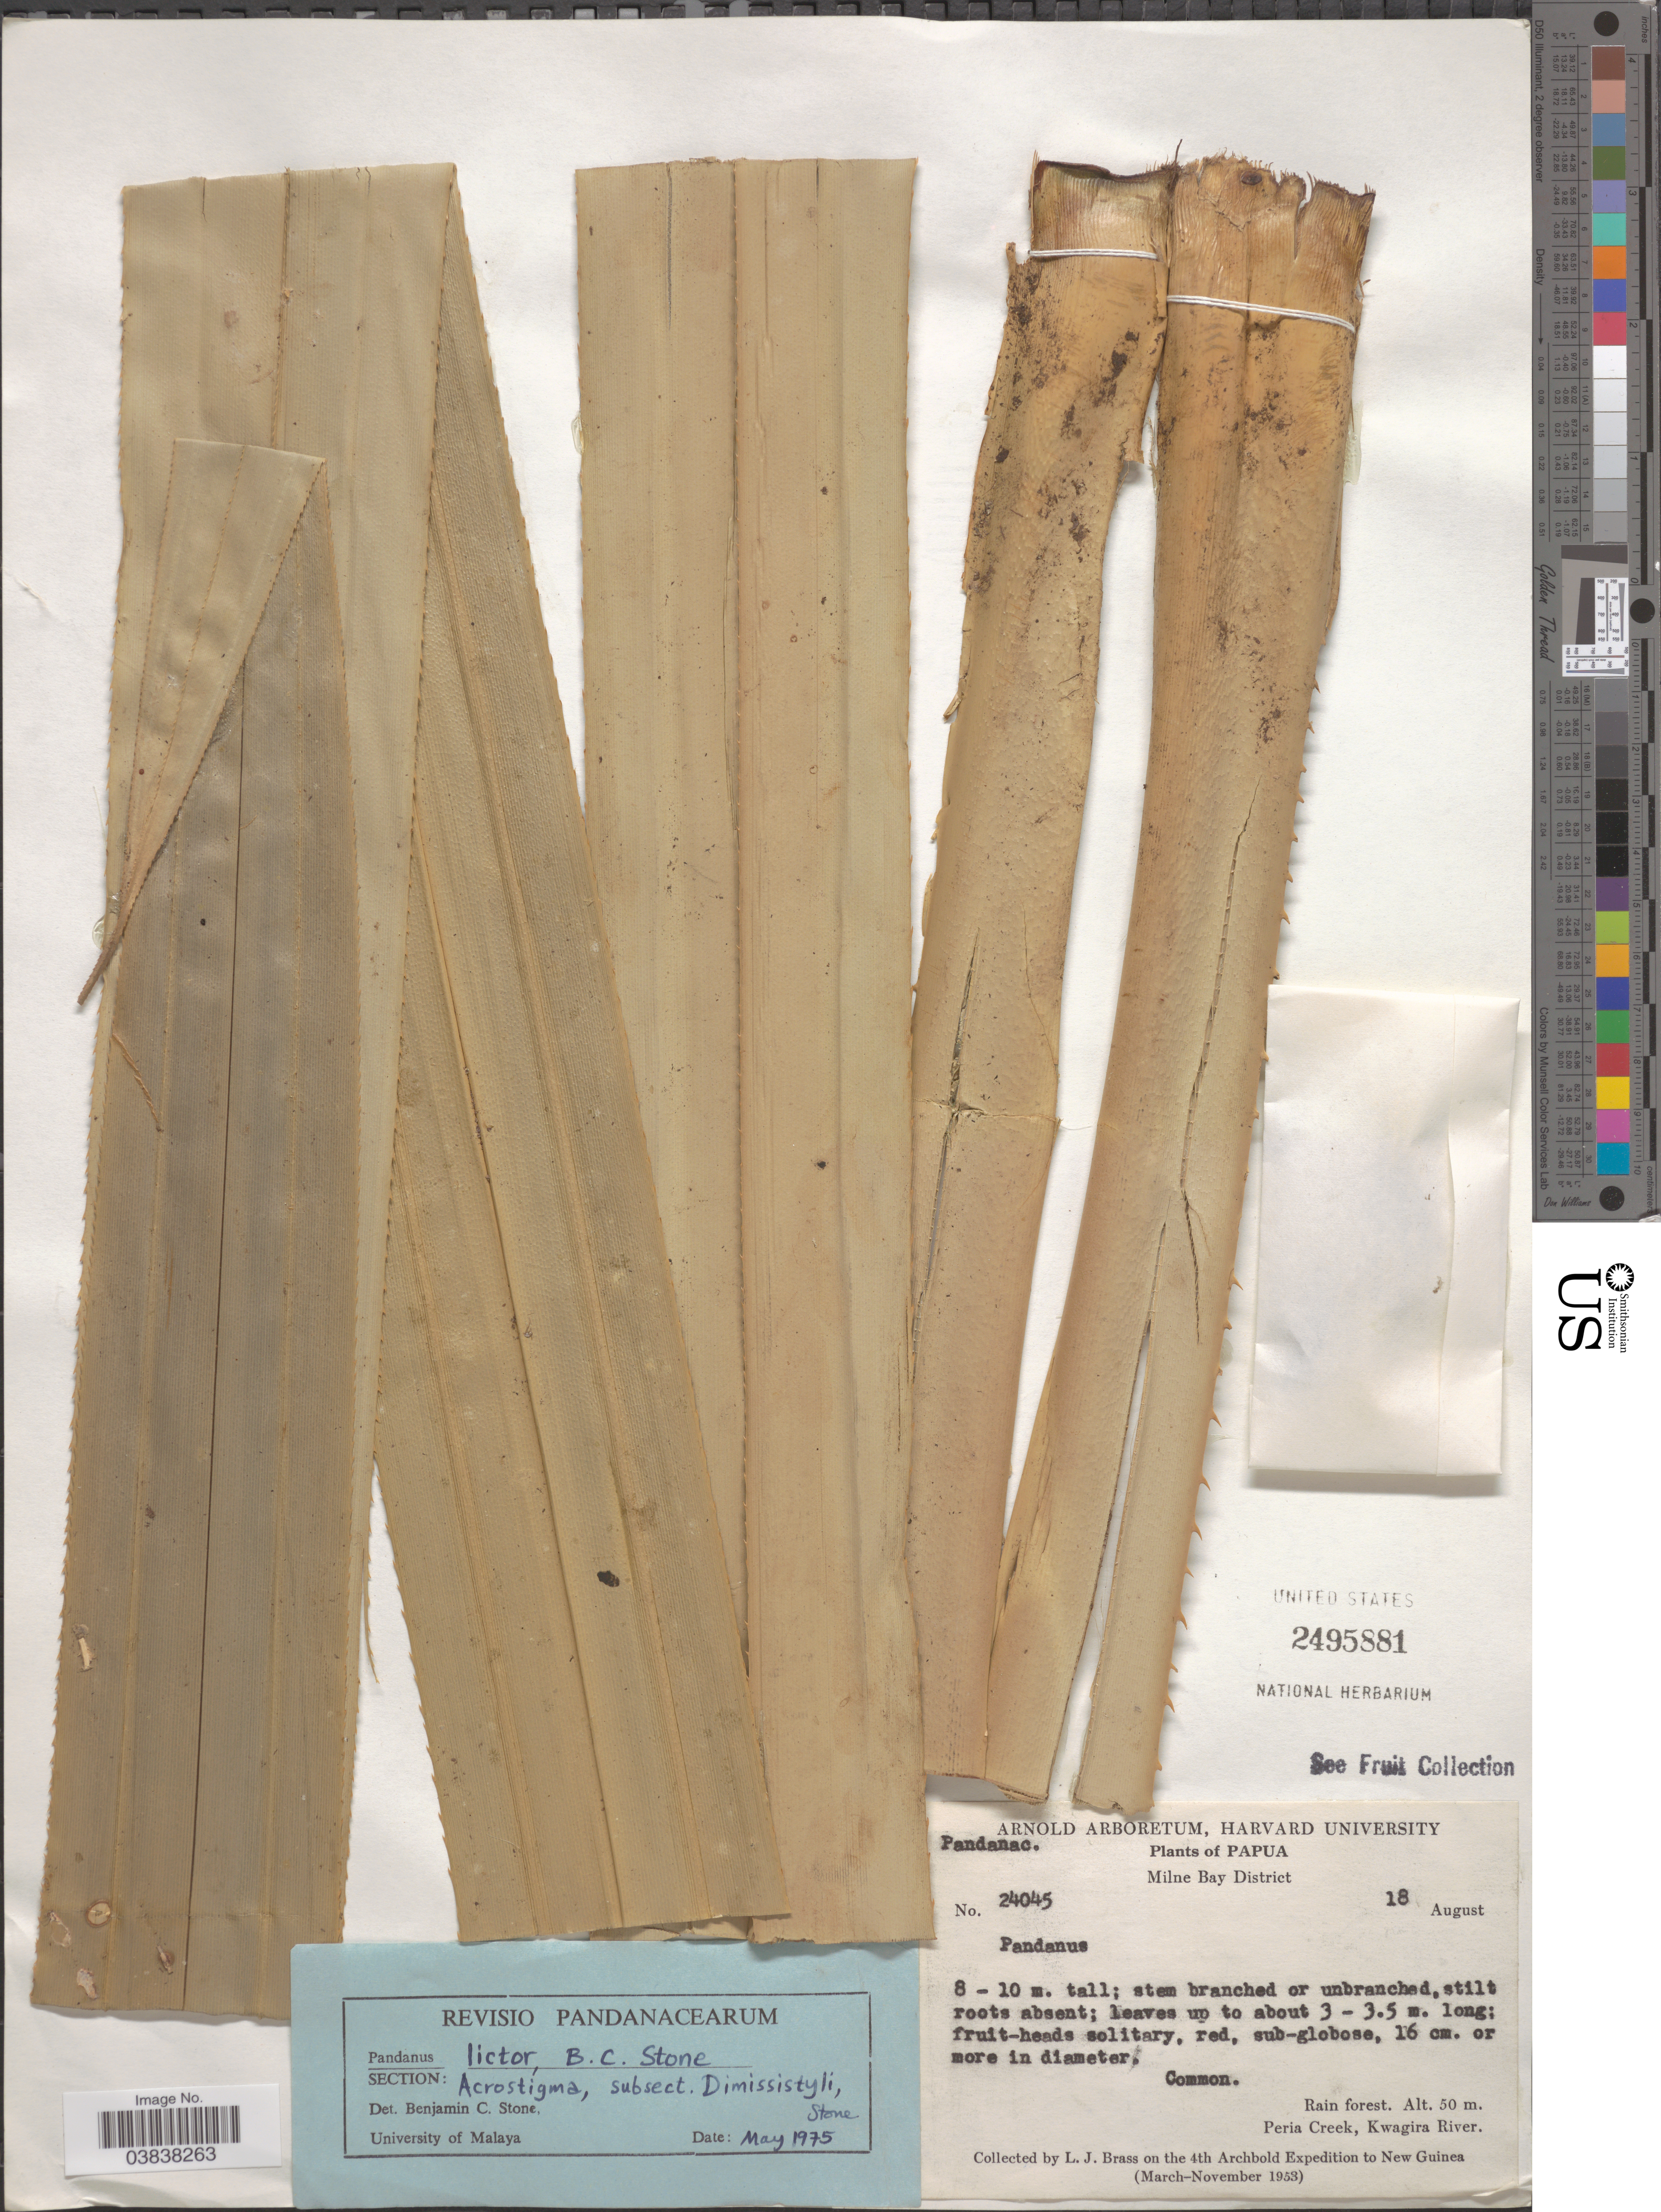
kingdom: Plantae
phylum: Tracheophyta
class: Liliopsida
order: Pandanales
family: Pandanaceae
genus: Pandanus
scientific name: Pandanus lictor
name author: B.C. Stone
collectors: L. J. Brass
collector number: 24045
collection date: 1953-08-18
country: Papua New Guinea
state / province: Milne Bay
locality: Papua. Milne Bay District. Peria Creek, Kwagira River. New Guinea.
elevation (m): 50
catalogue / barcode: US 2495881